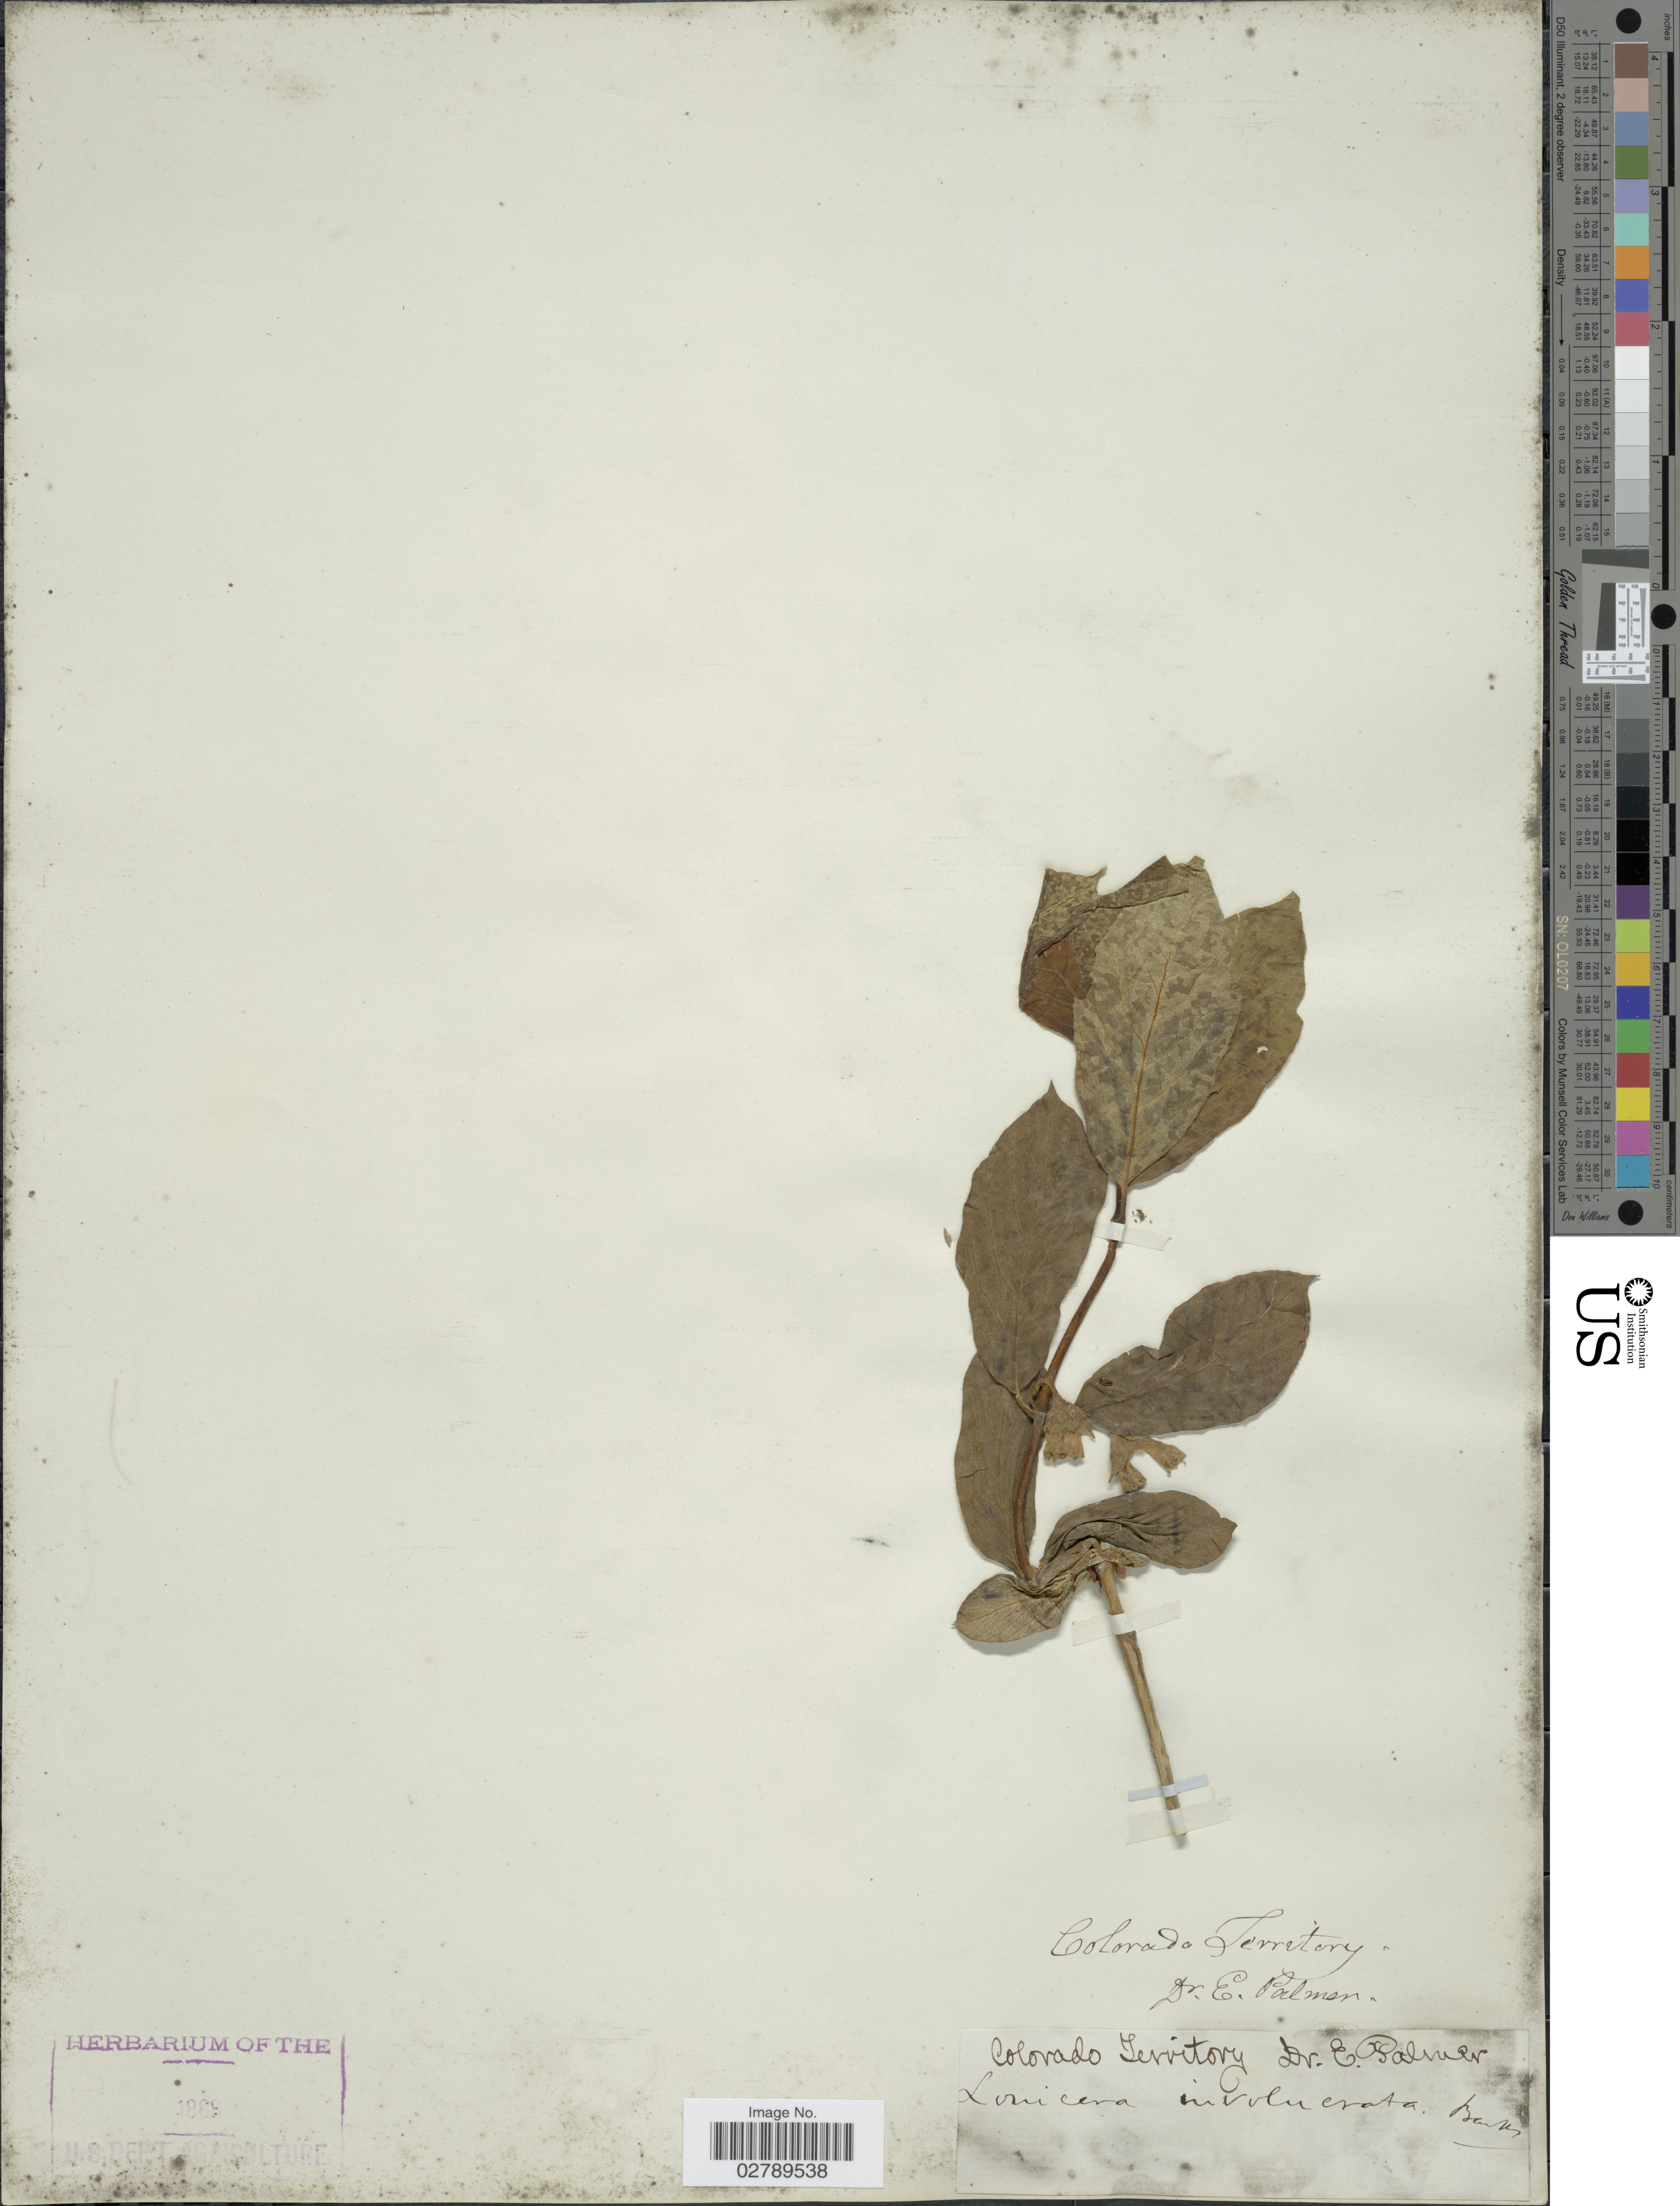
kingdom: Plantae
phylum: Tracheophyta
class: Magnoliopsida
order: Dipsacales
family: Caprifoliaceae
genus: Lonicera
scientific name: Lonicera involucrata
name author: (Richardson) Banks ex Spreng.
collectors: E. Palmer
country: United States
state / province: Colorado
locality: Colorado Territory.